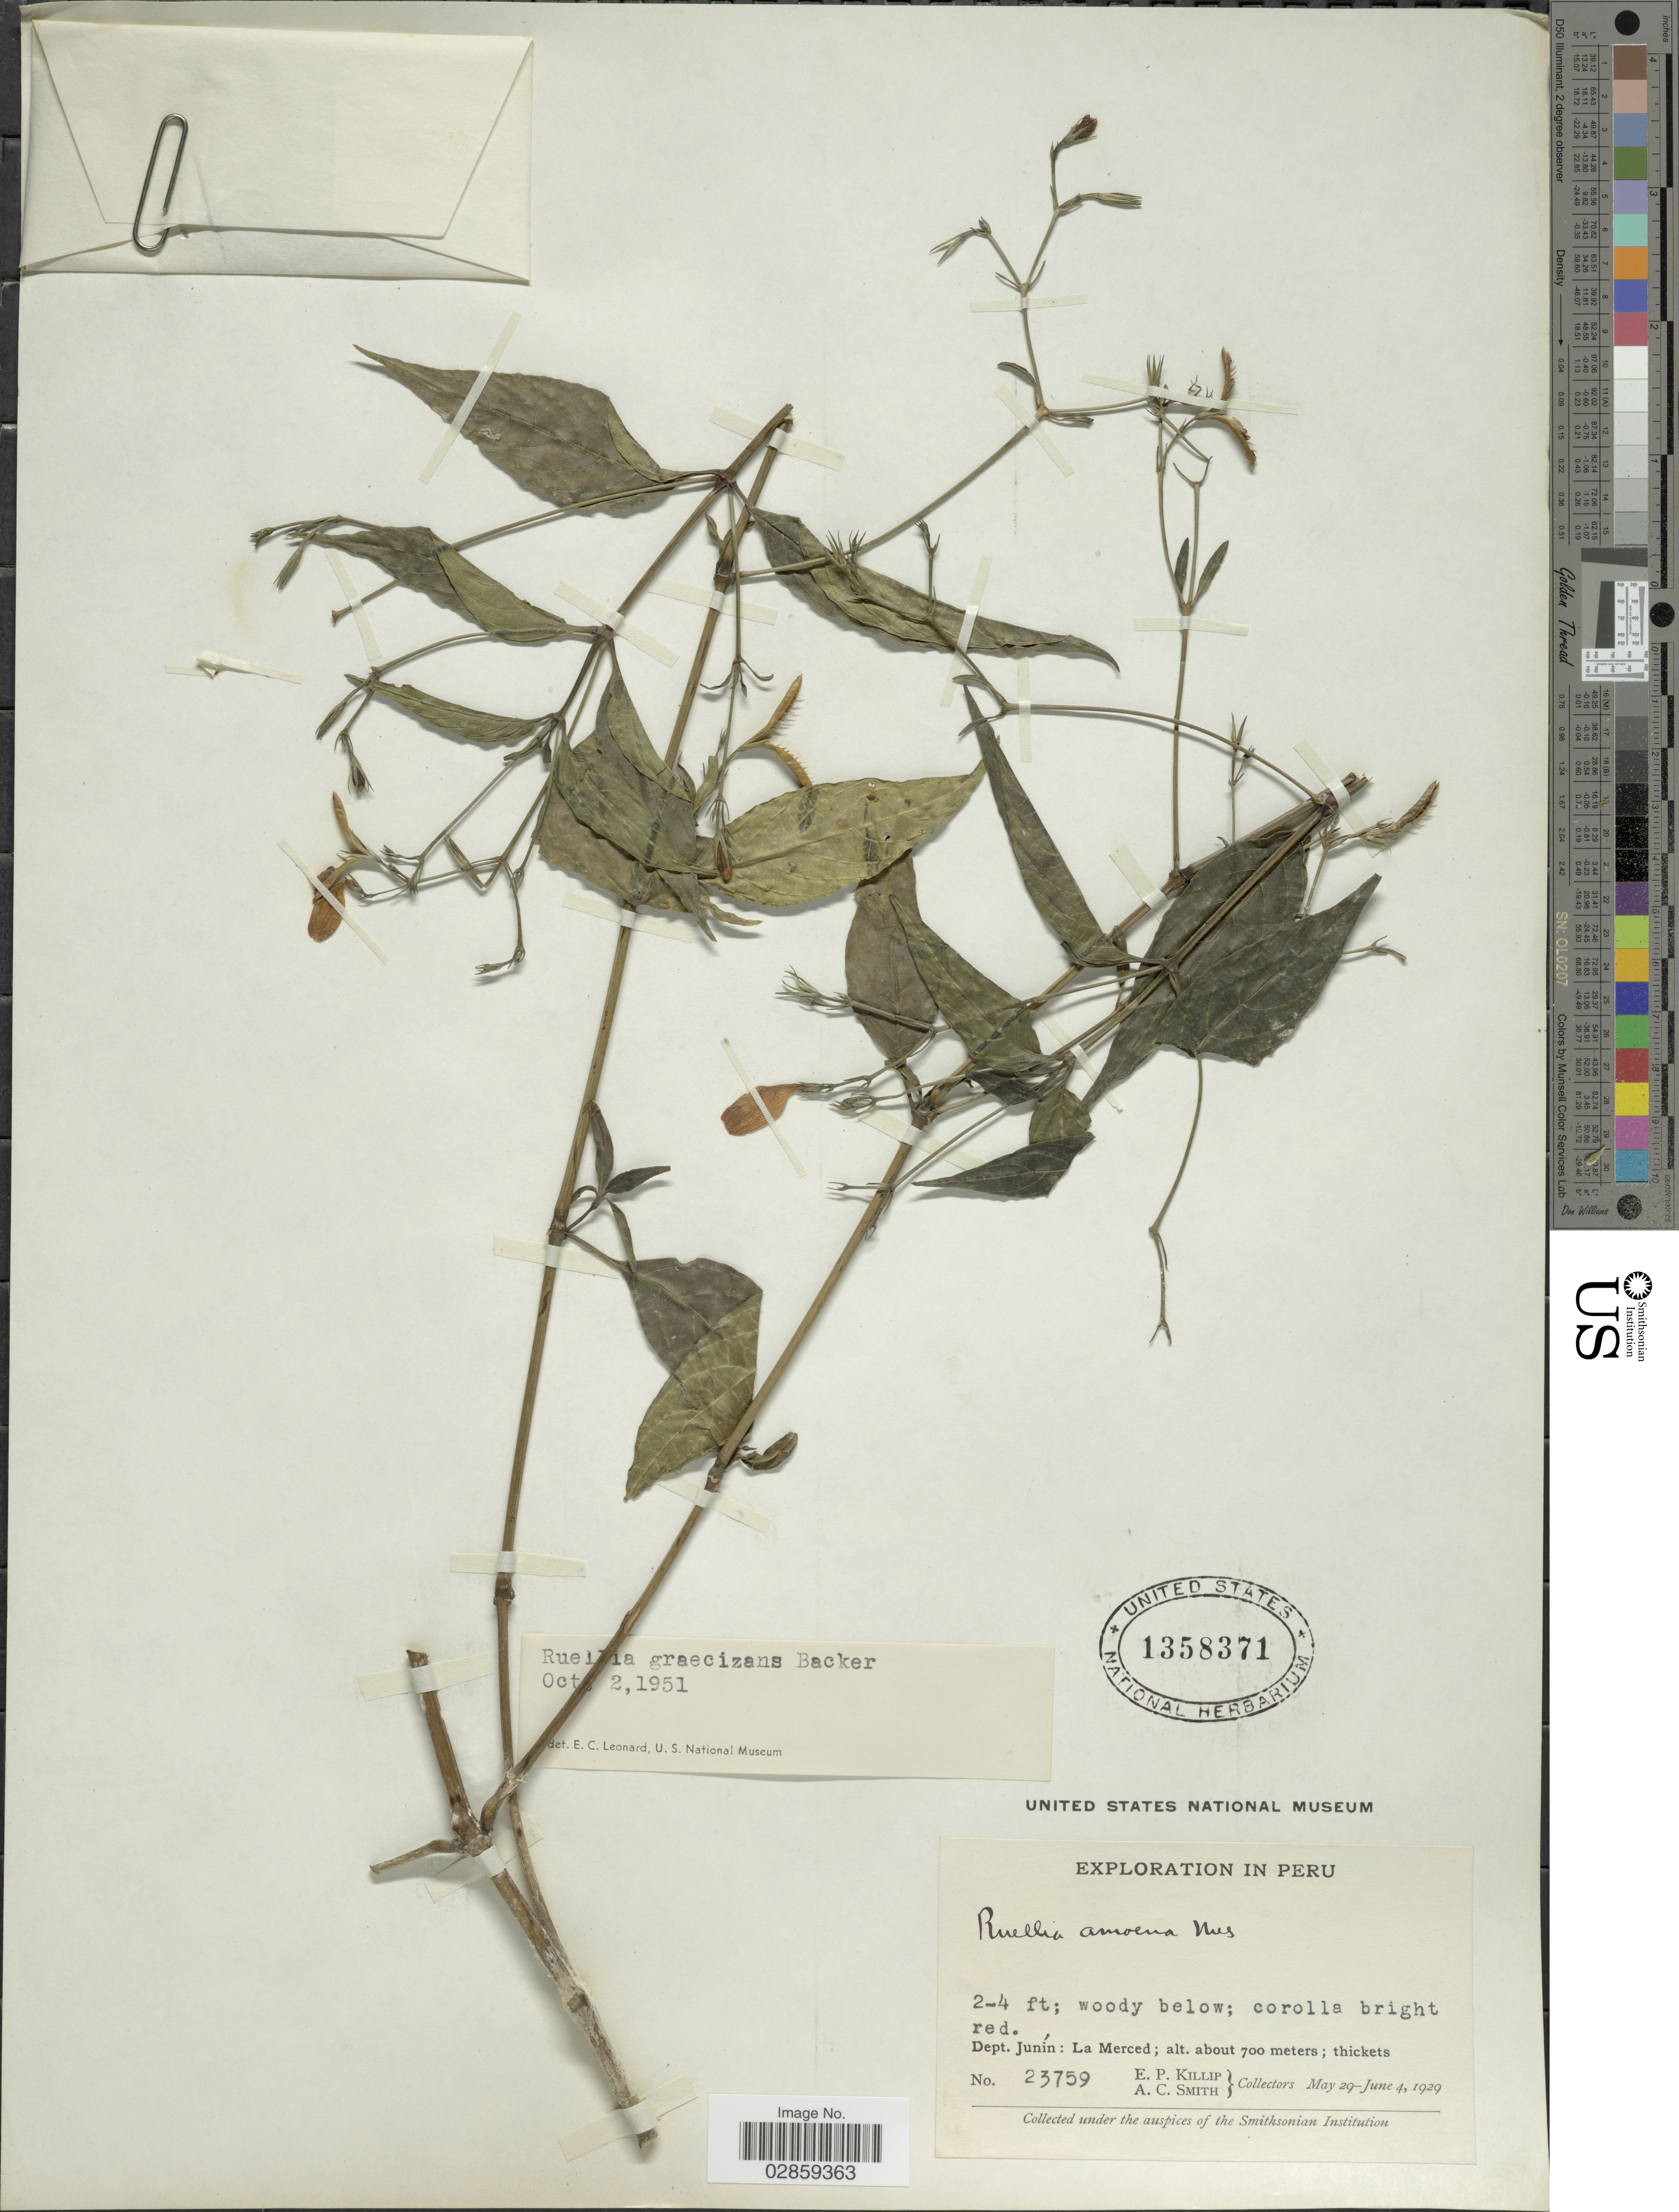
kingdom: Plantae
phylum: Tracheophyta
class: Magnoliopsida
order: Lamiales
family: Acanthaceae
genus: Ruellia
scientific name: Ruellia brevifolia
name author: (Pohl) C. Ezcurra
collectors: E. P. Killip & A. C. Smith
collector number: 23759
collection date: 1929-05-29/1929-06-04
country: Peru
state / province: Junín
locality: Dept. Junín: La Merced.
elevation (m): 700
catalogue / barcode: US 1358371